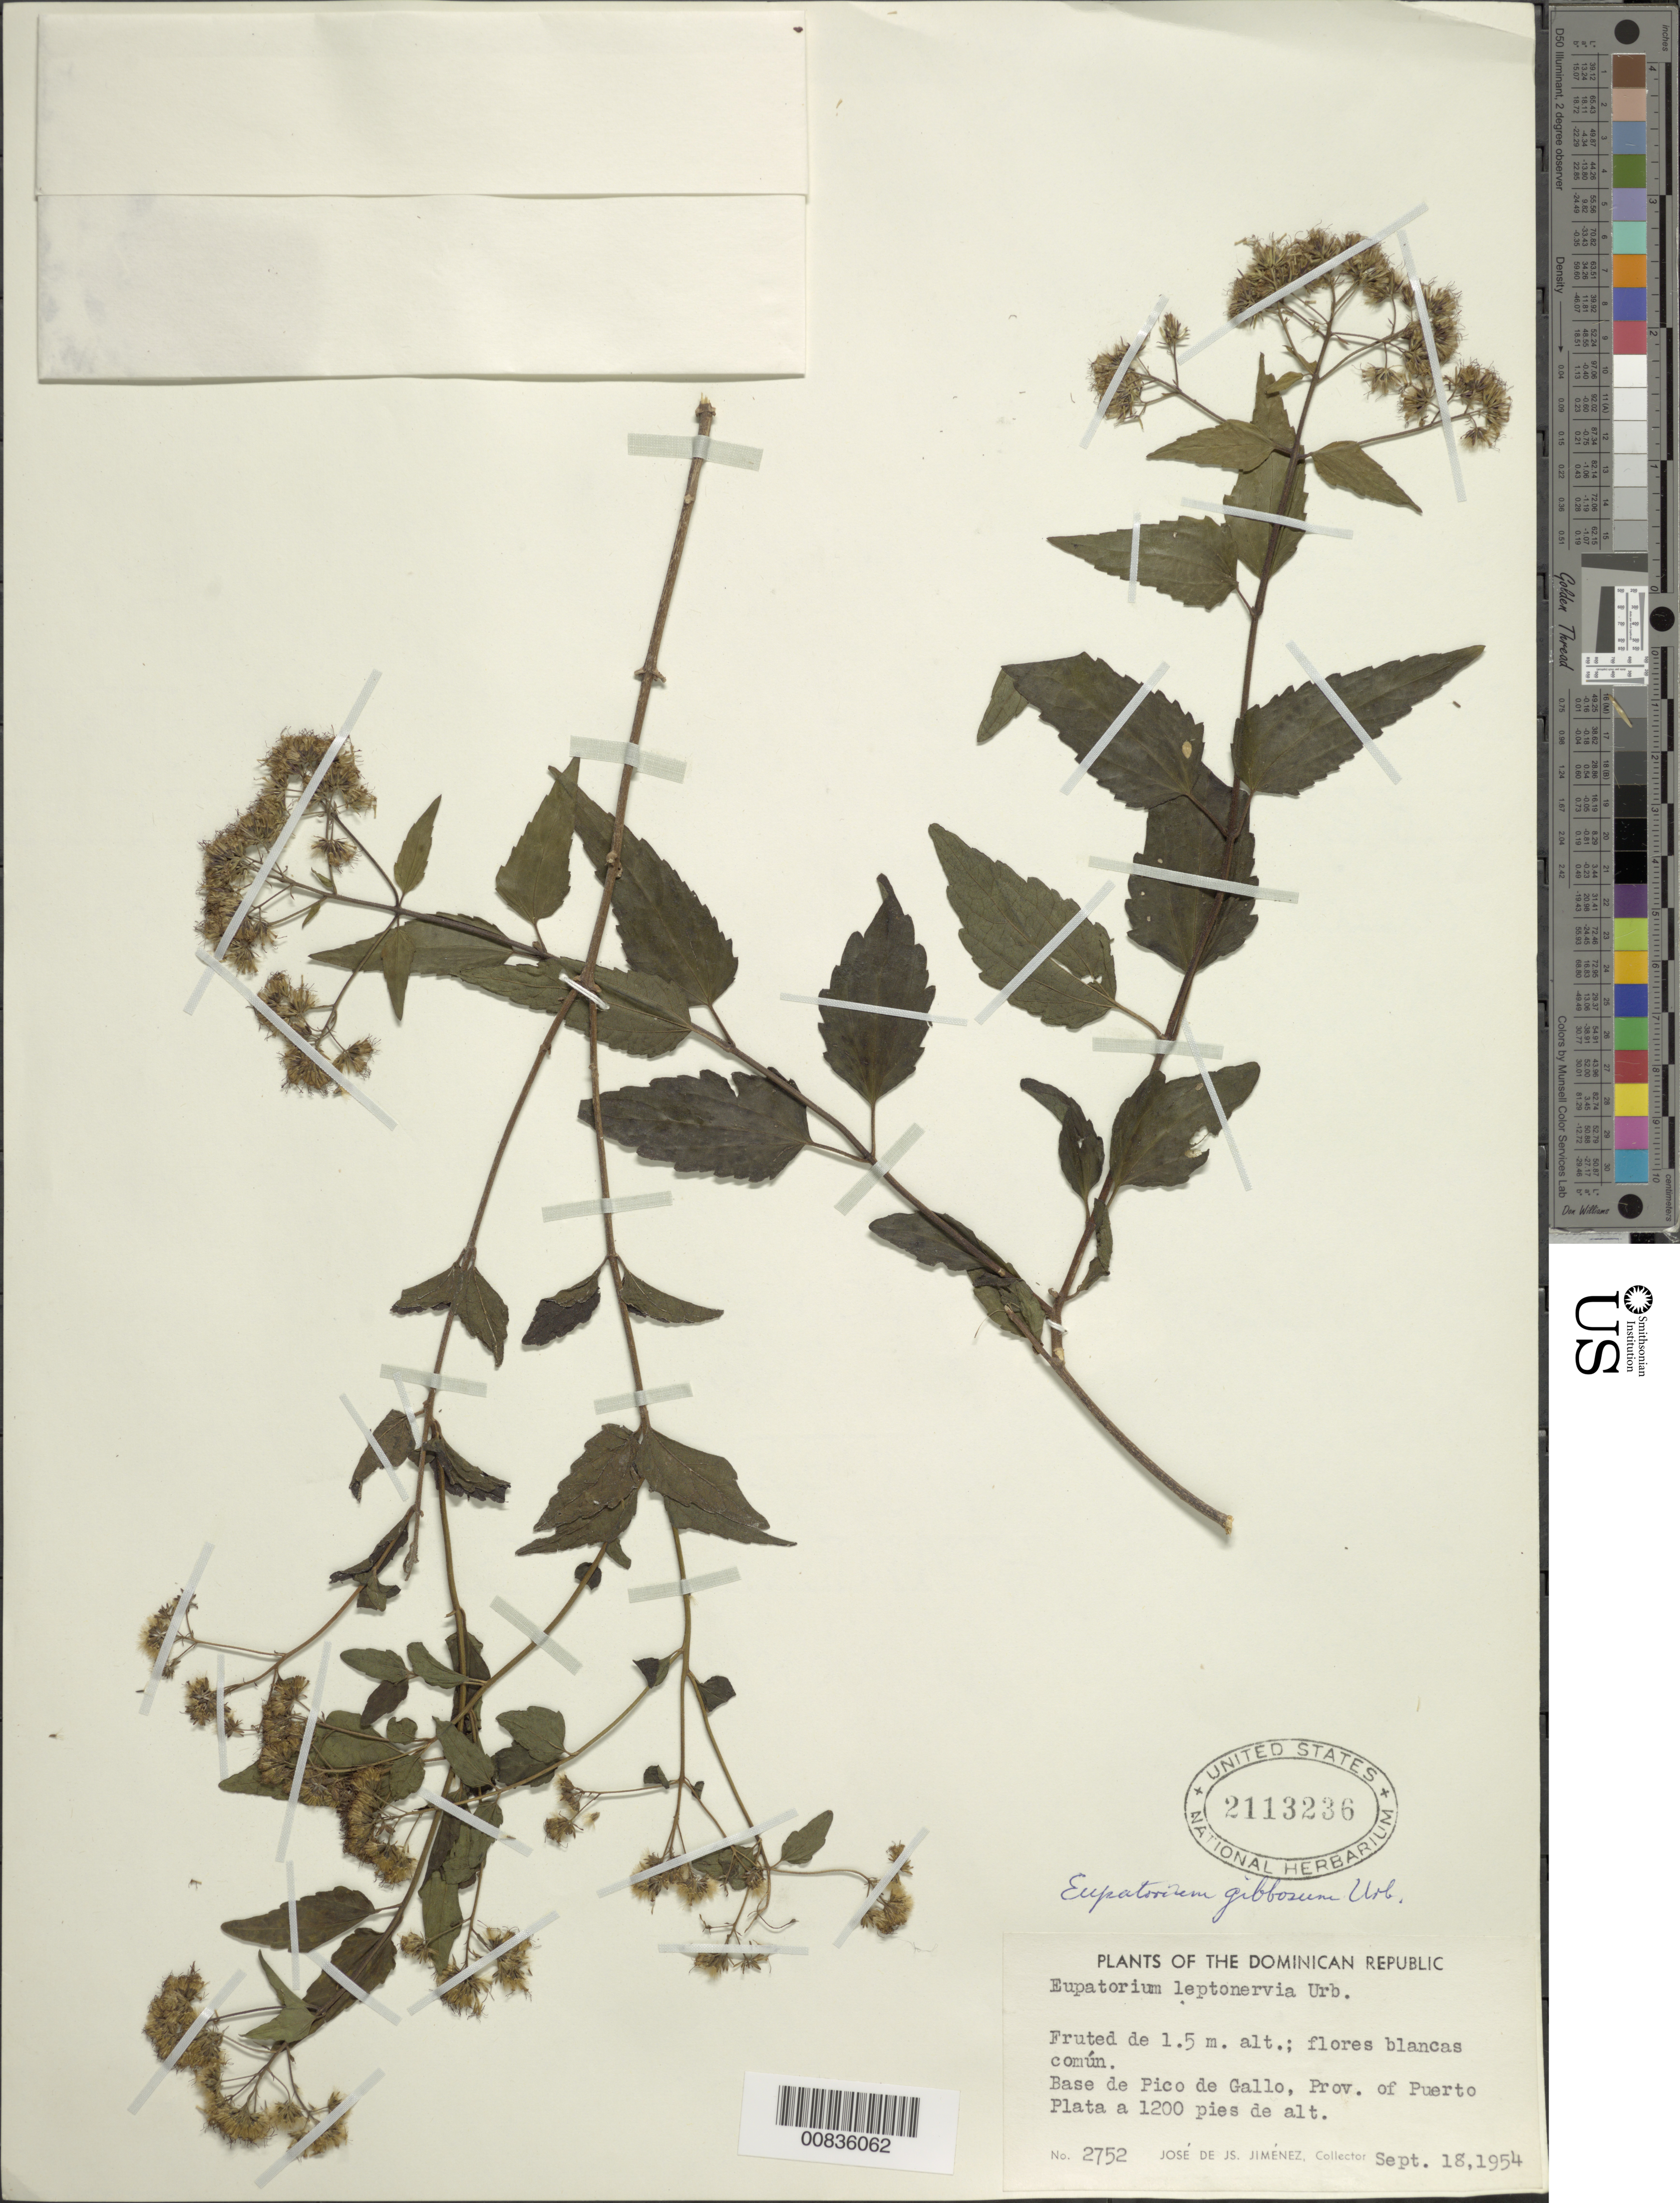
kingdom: Plantae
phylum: Tracheophyta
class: Magnoliopsida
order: Asterales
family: Asteraceae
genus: Koanophyllon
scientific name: Koanophyllon gibbosum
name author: (Urb.) R.M. King & H. Rob.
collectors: J. J. Jiménez Almonte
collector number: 2752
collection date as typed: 18 Sep 1954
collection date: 1954-09-18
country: Dominican Republic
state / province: Puerto Plata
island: Hispaniola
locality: Base de Pico de Gallo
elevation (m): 366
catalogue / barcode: US 2113236